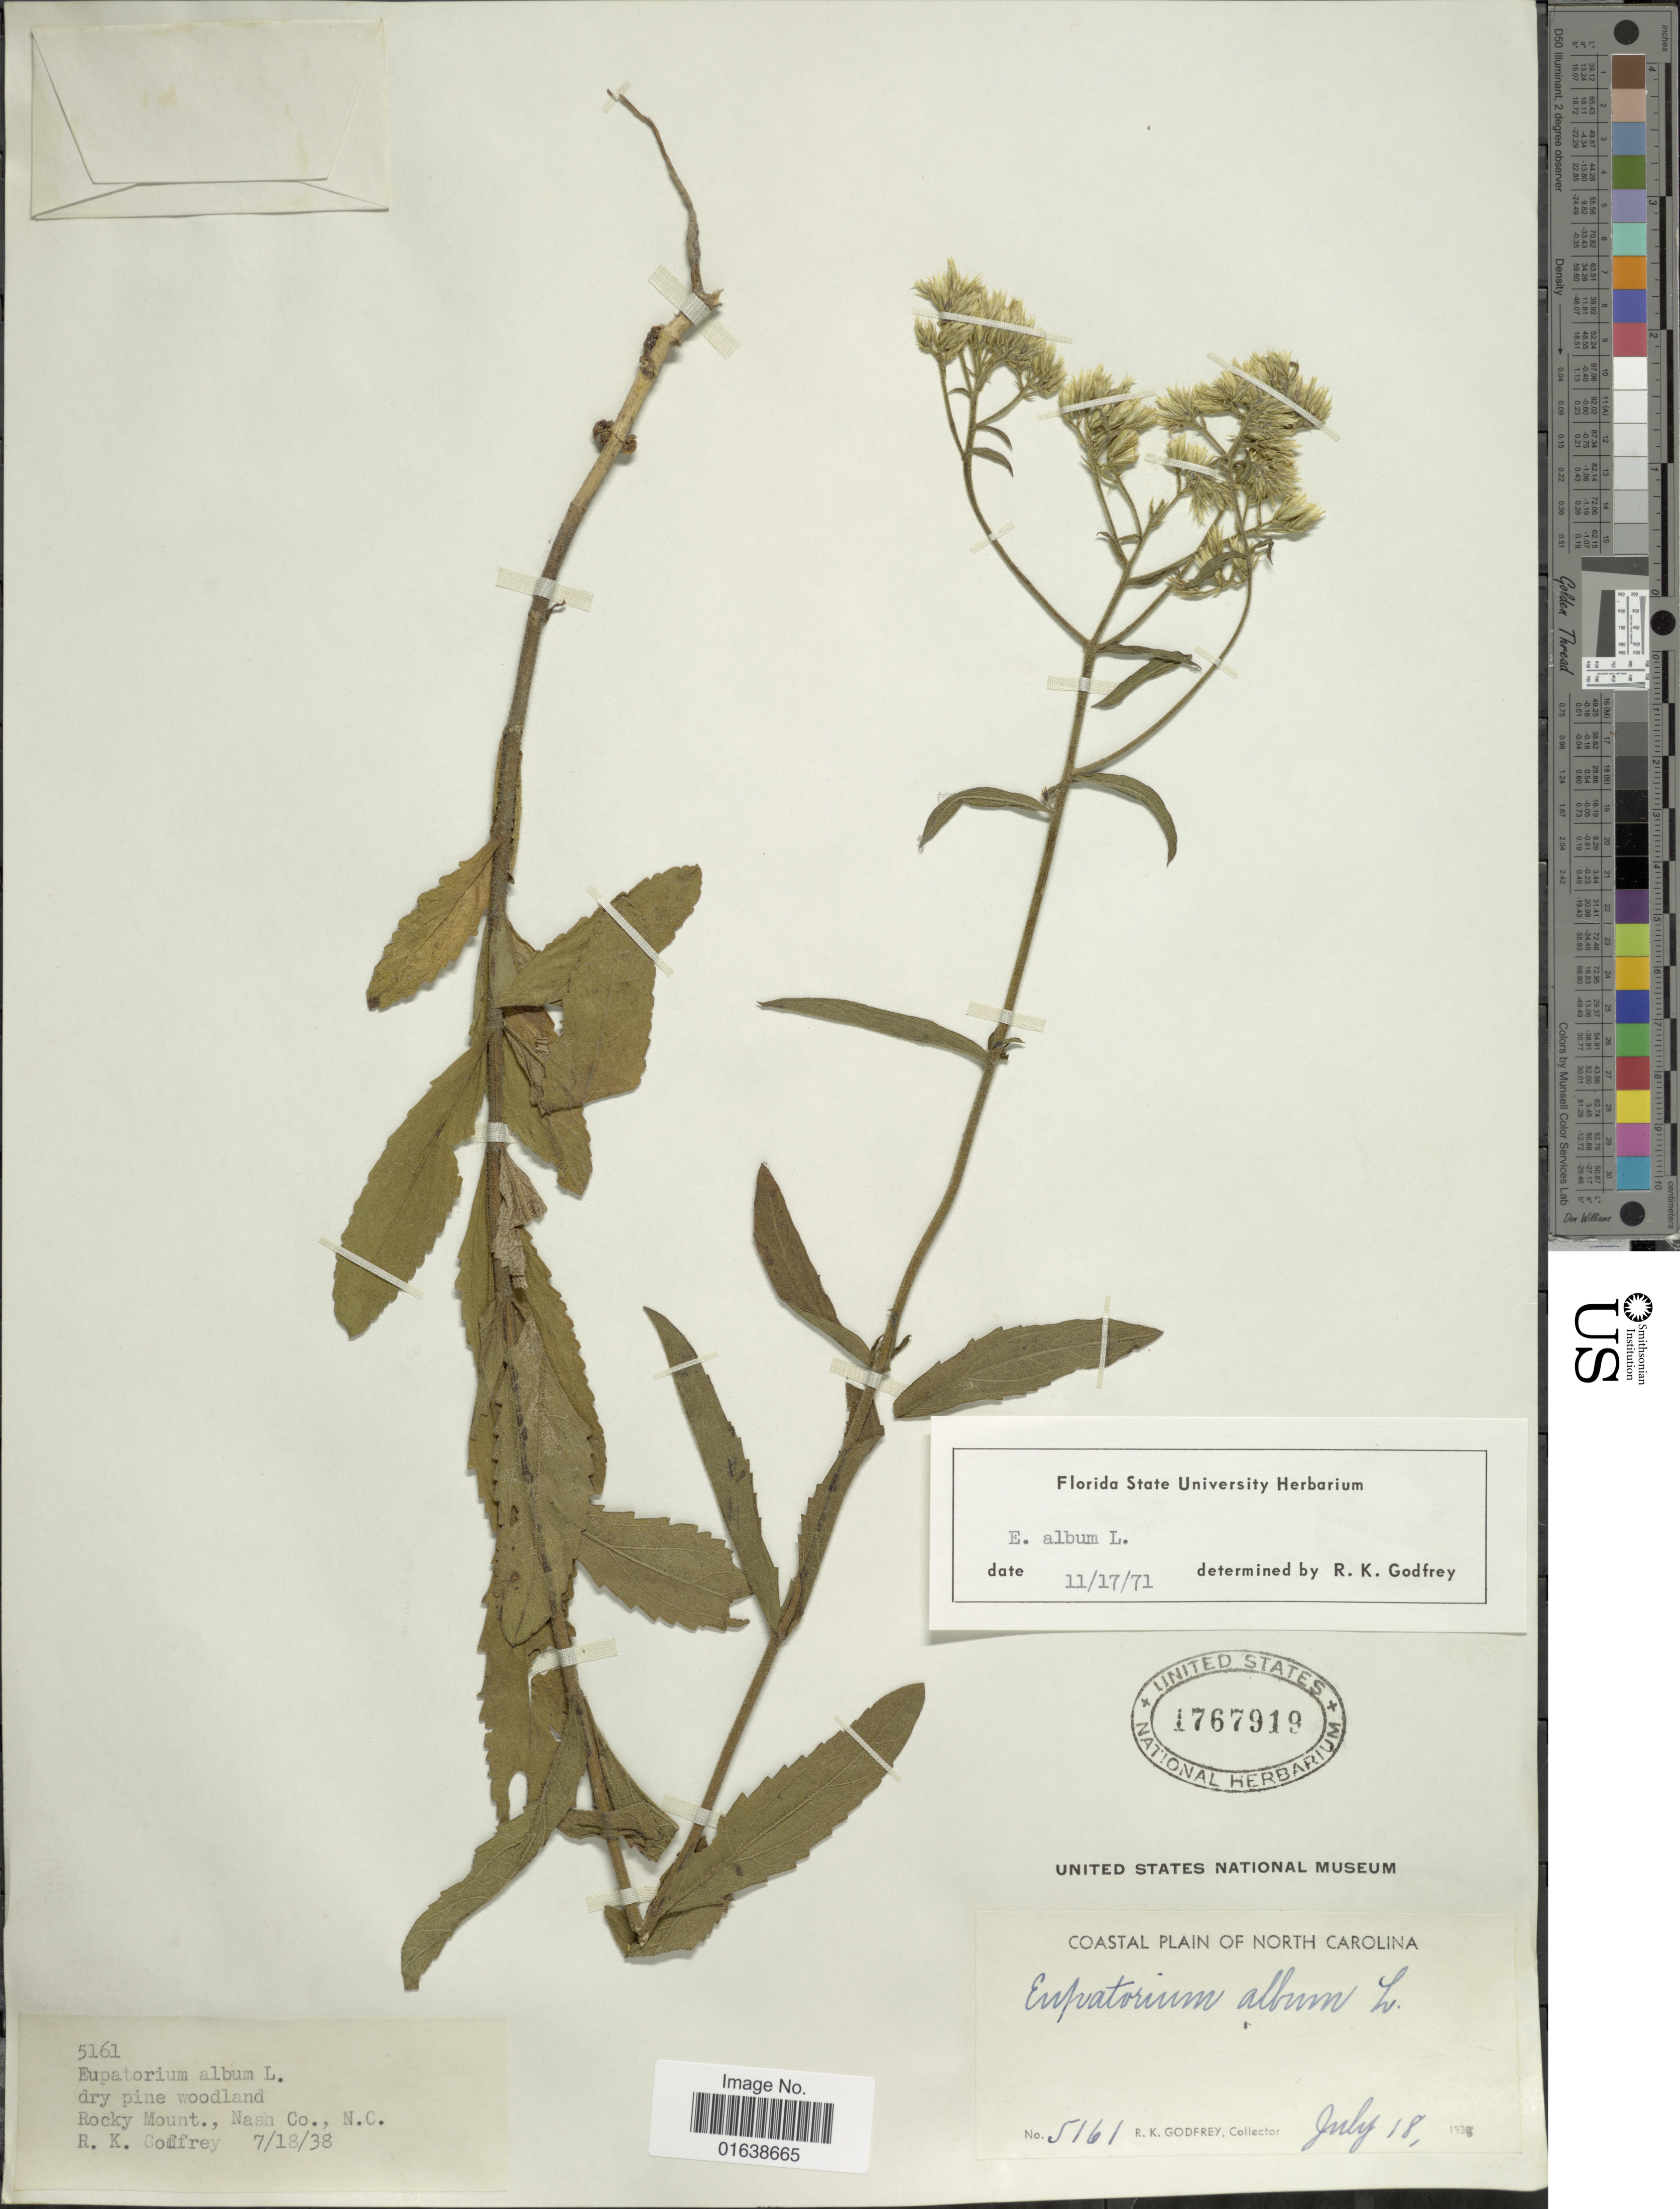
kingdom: Plantae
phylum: Tracheophyta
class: Magnoliopsida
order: Asterales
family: Asteraceae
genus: Eupatorium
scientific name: Eupatorium album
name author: L.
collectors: R. K. Godfrey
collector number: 5161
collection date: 1938-07-18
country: United States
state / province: North Carolina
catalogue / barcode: US 1767919